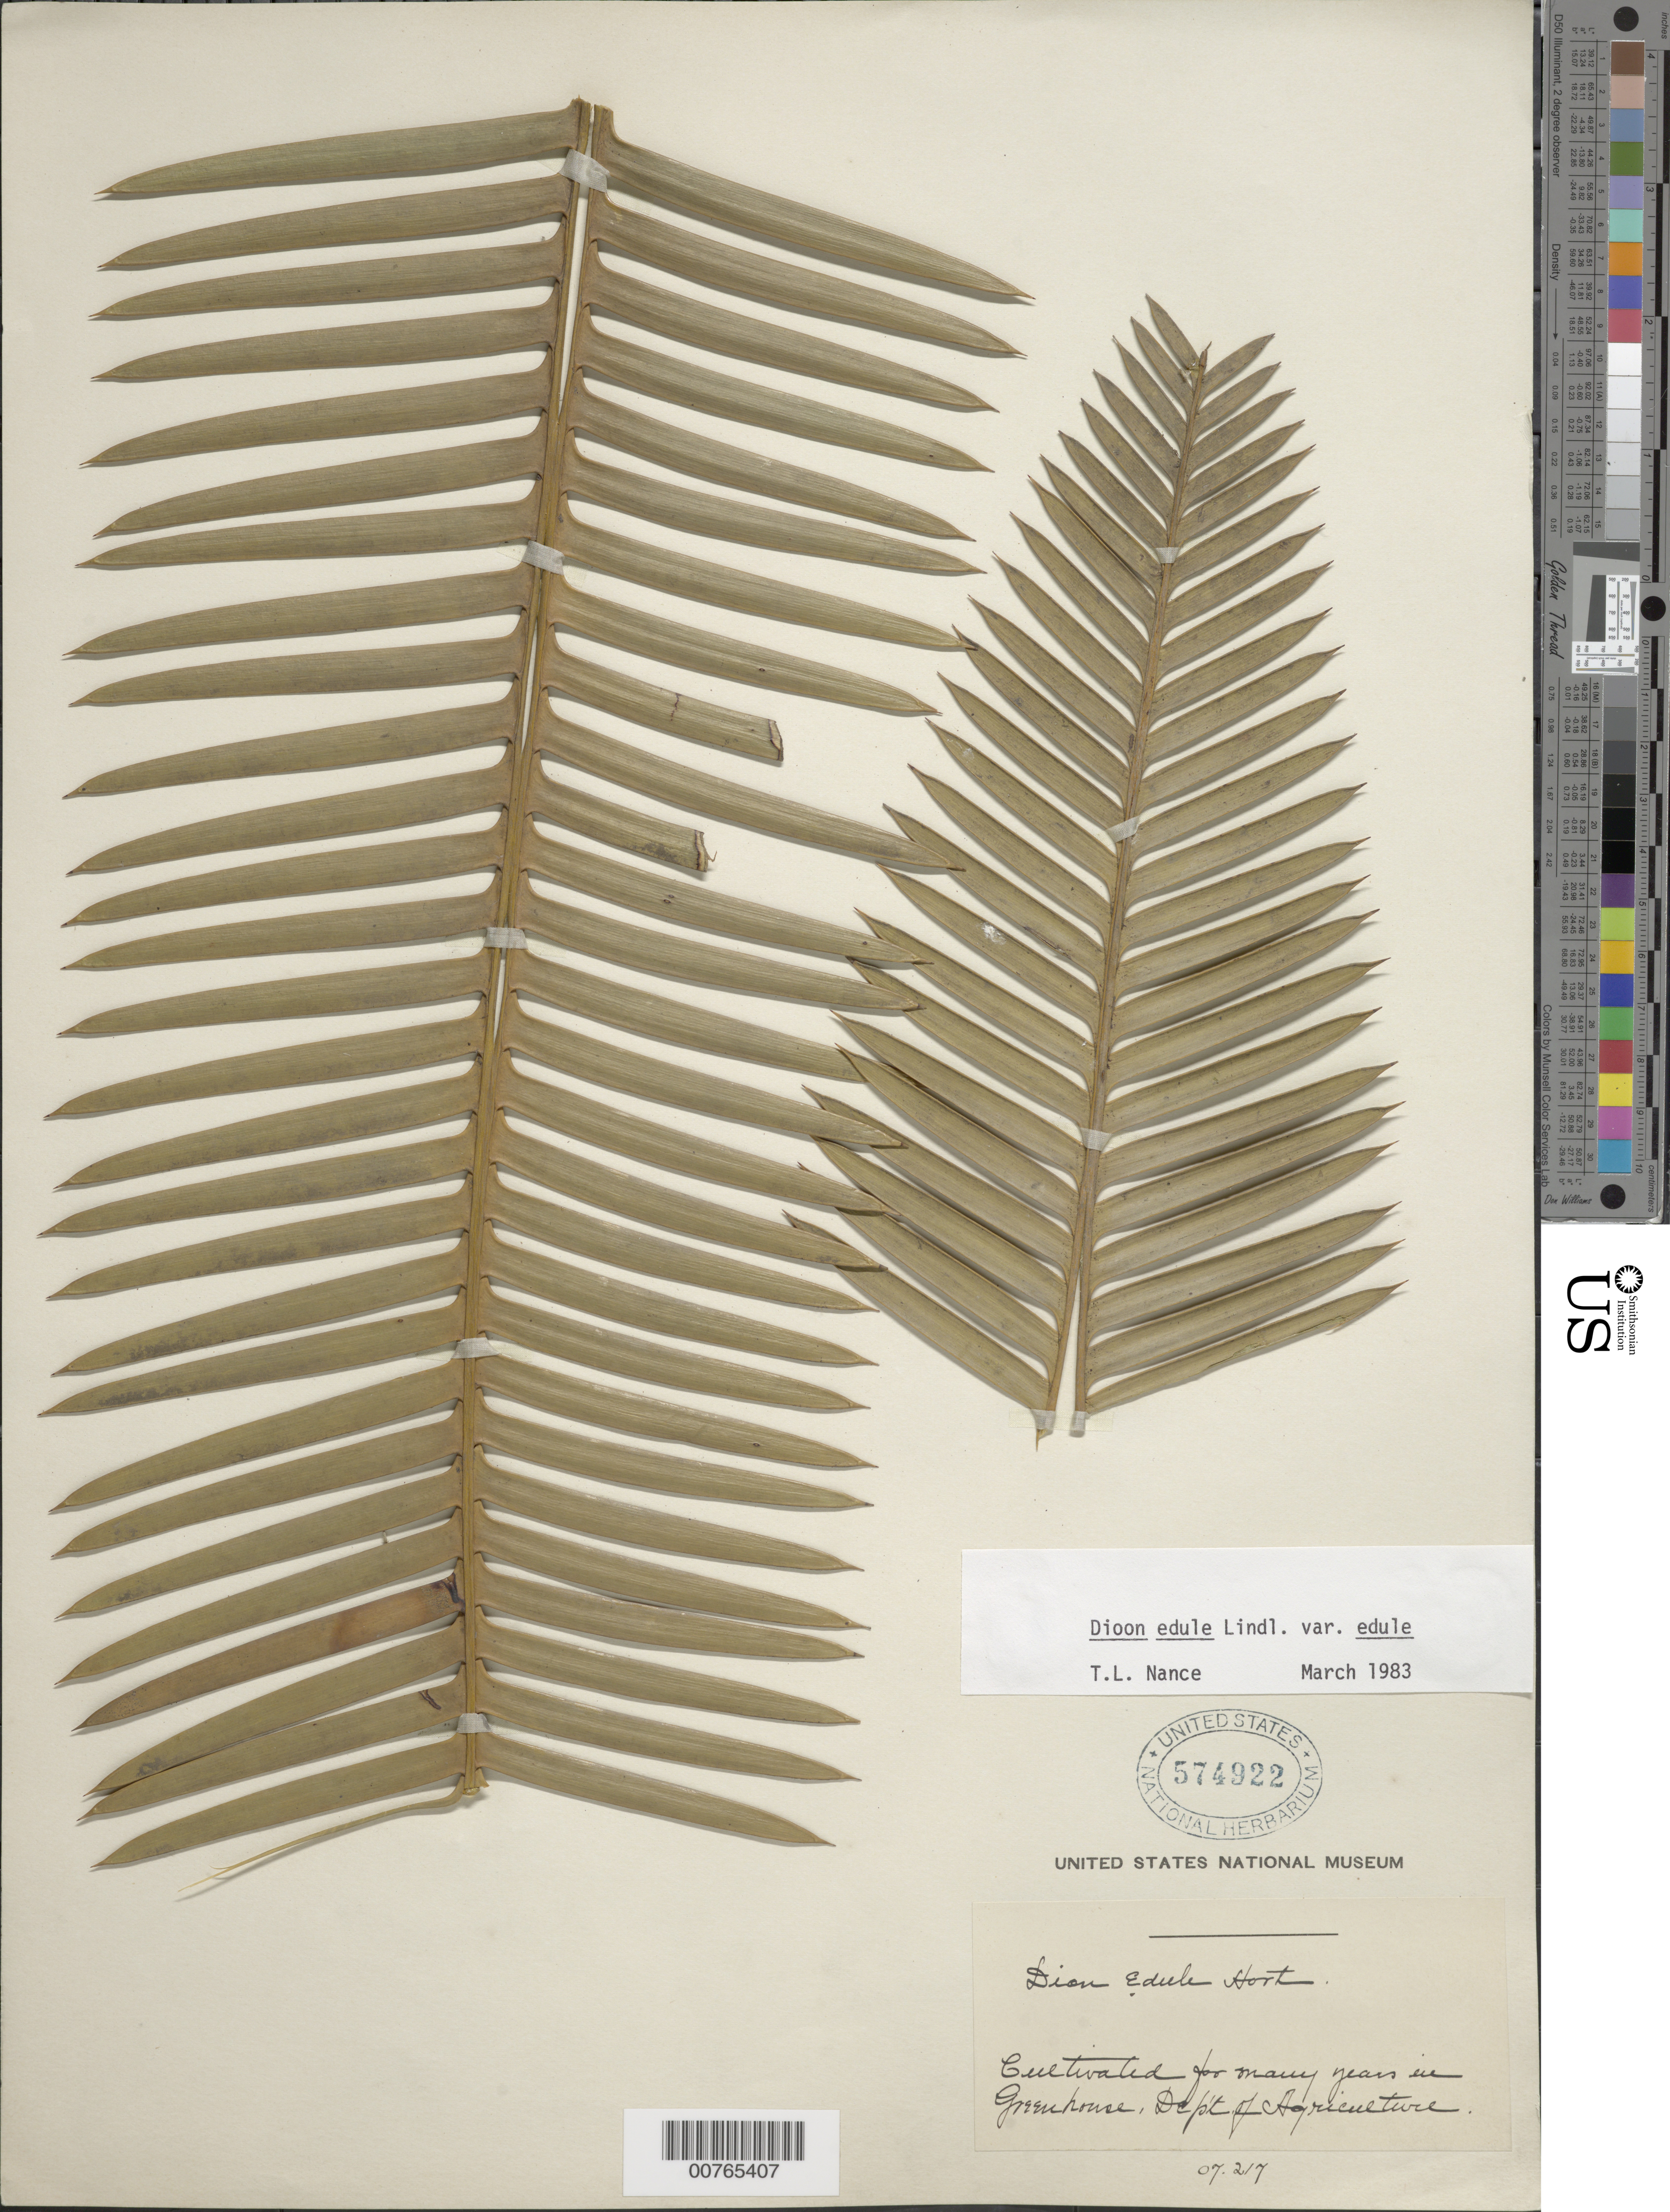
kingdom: Plantae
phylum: Tracheophyta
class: Cycadopsida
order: Cycadales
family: Zamiaceae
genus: Dioon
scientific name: Dioon edule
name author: Lindl.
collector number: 07 217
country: United States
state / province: District of Columbia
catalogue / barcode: US 574922